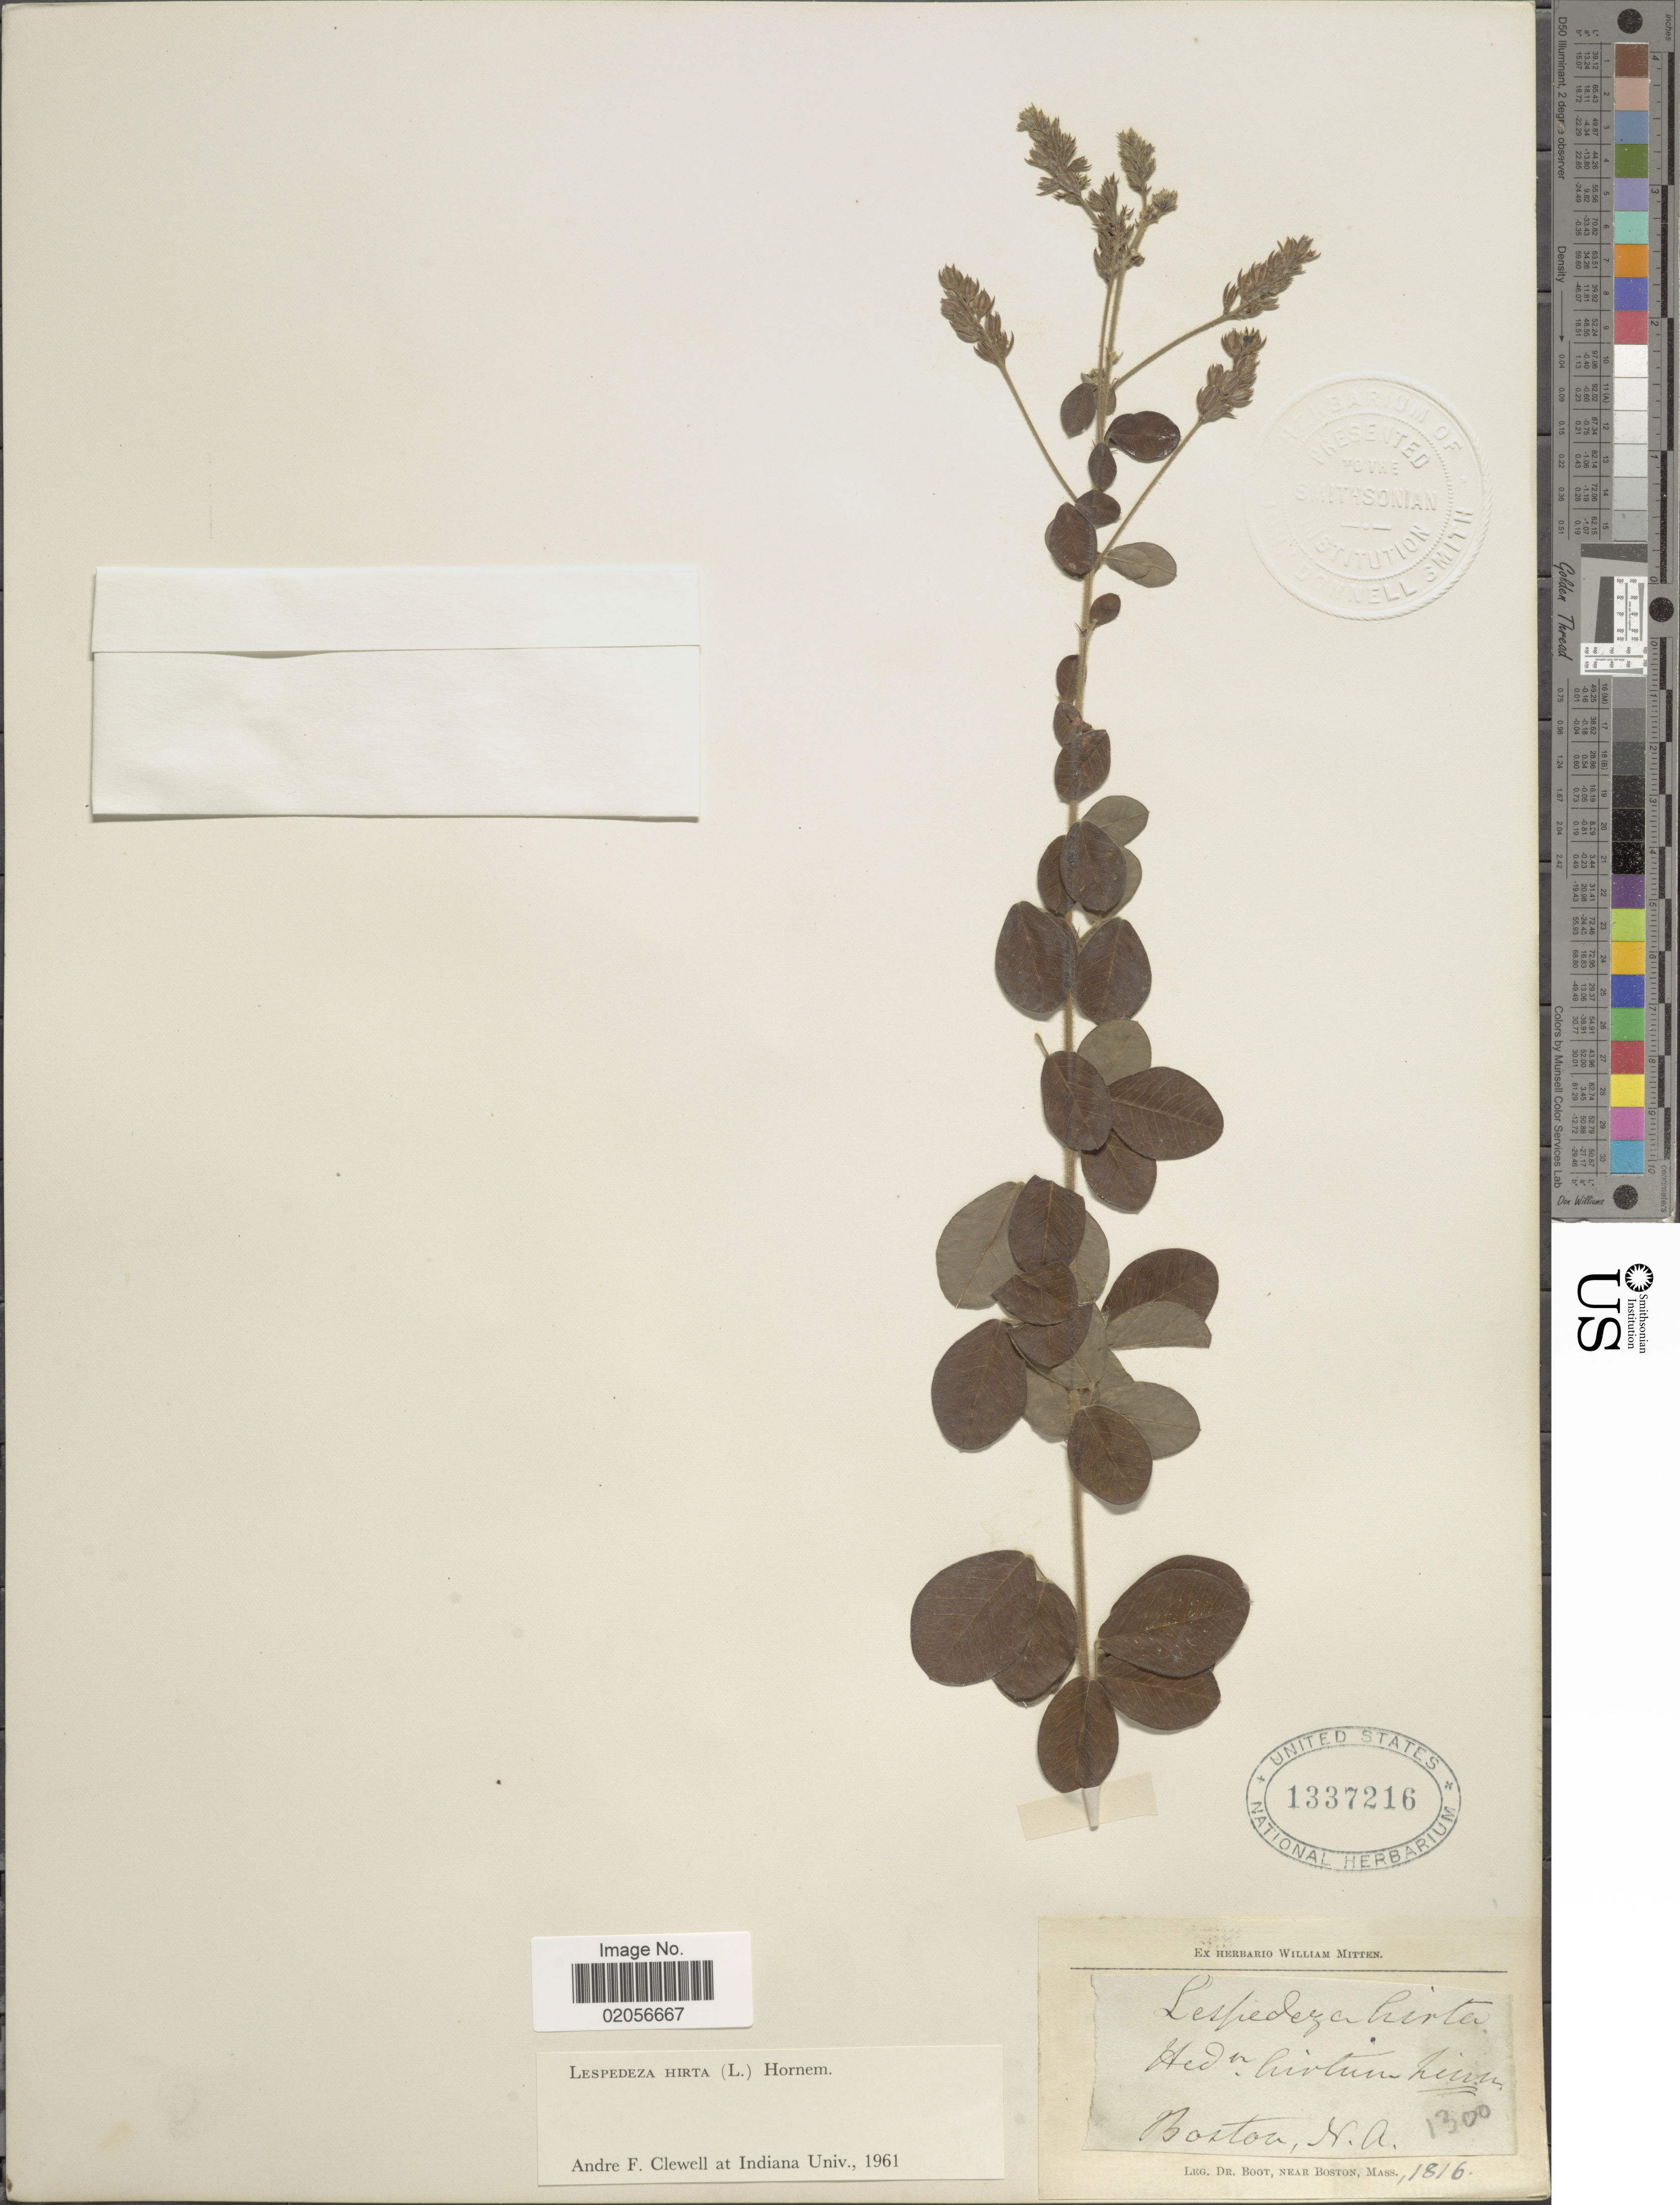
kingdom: Plantae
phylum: Tracheophyta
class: Magnoliopsida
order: Fabales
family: Fabaceae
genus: Lespedeza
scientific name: Lespedeza hirta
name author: (L.) Hornem.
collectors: Boot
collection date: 1816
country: United States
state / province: Massachusetts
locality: Boston, N.A.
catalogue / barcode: US 1337216